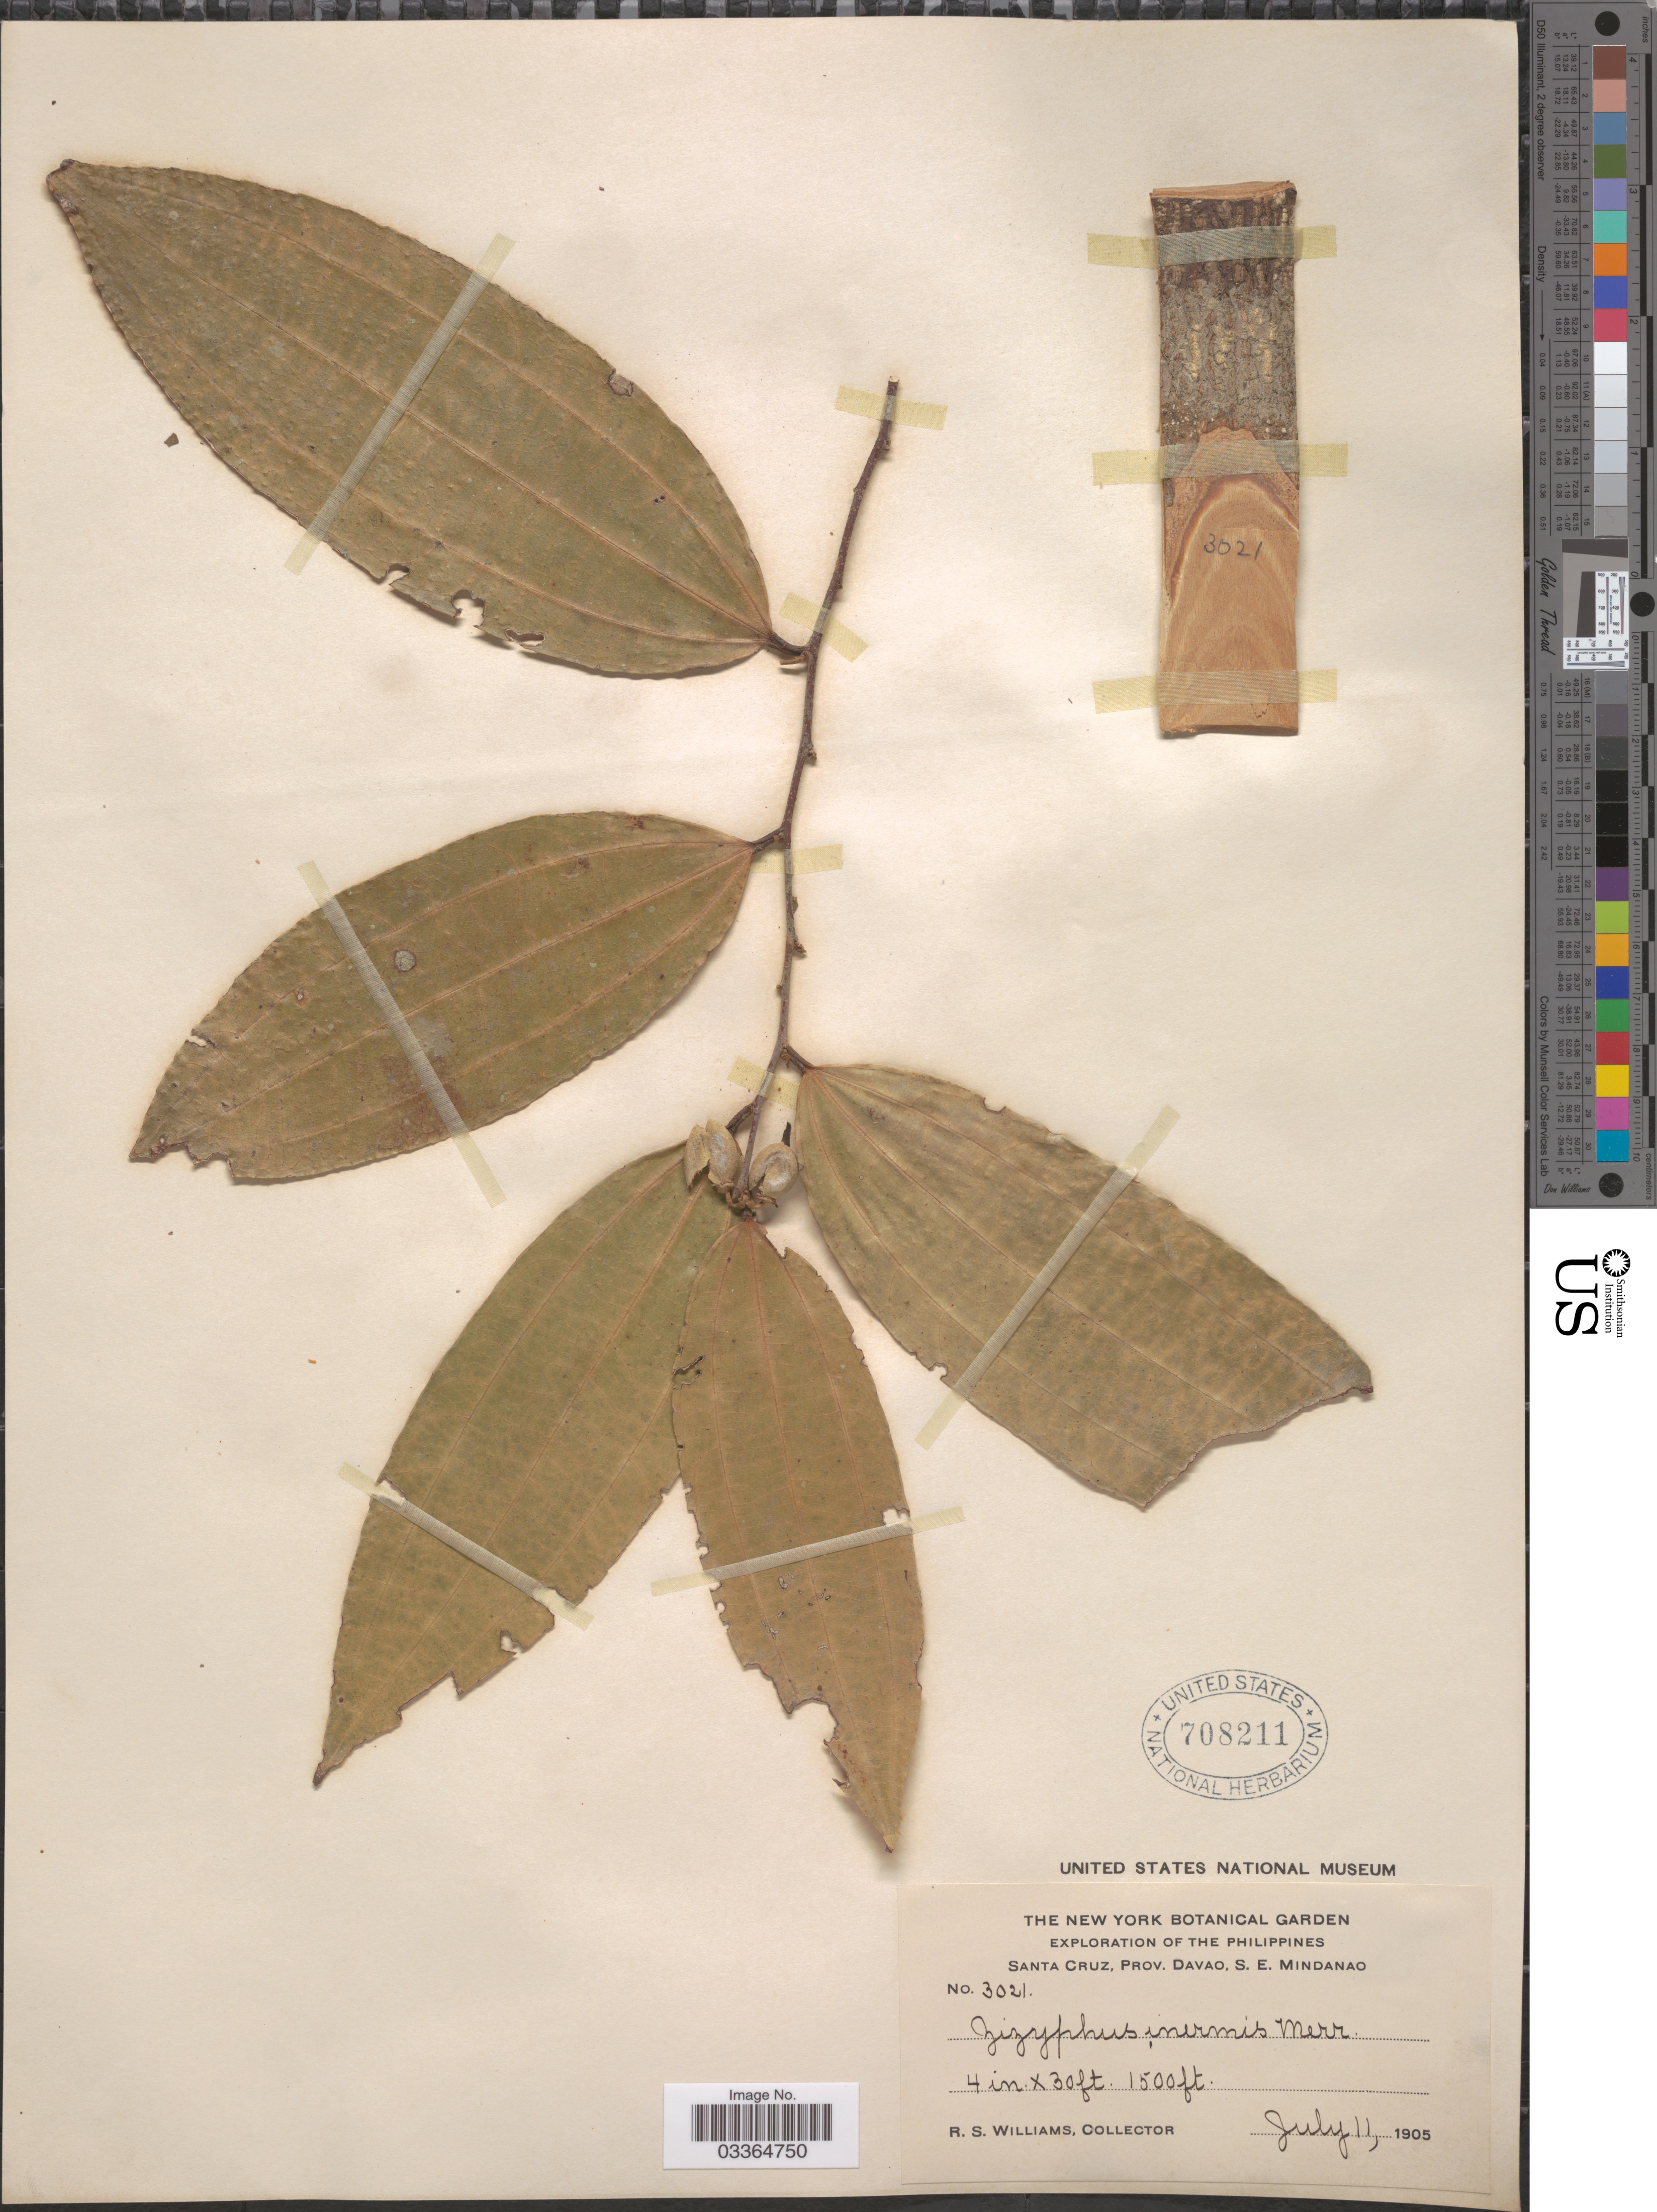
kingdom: Plantae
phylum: Tracheophyta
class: Magnoliopsida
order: Rosales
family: Rhamnaceae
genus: Ziziphus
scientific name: Ziziphus inermis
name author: Merr.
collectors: R. S. Williams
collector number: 3021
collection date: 1905-07-11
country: Philippines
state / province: Davao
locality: Santa Cruz, S. E. Mindanao.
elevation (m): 457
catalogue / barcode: US 708211